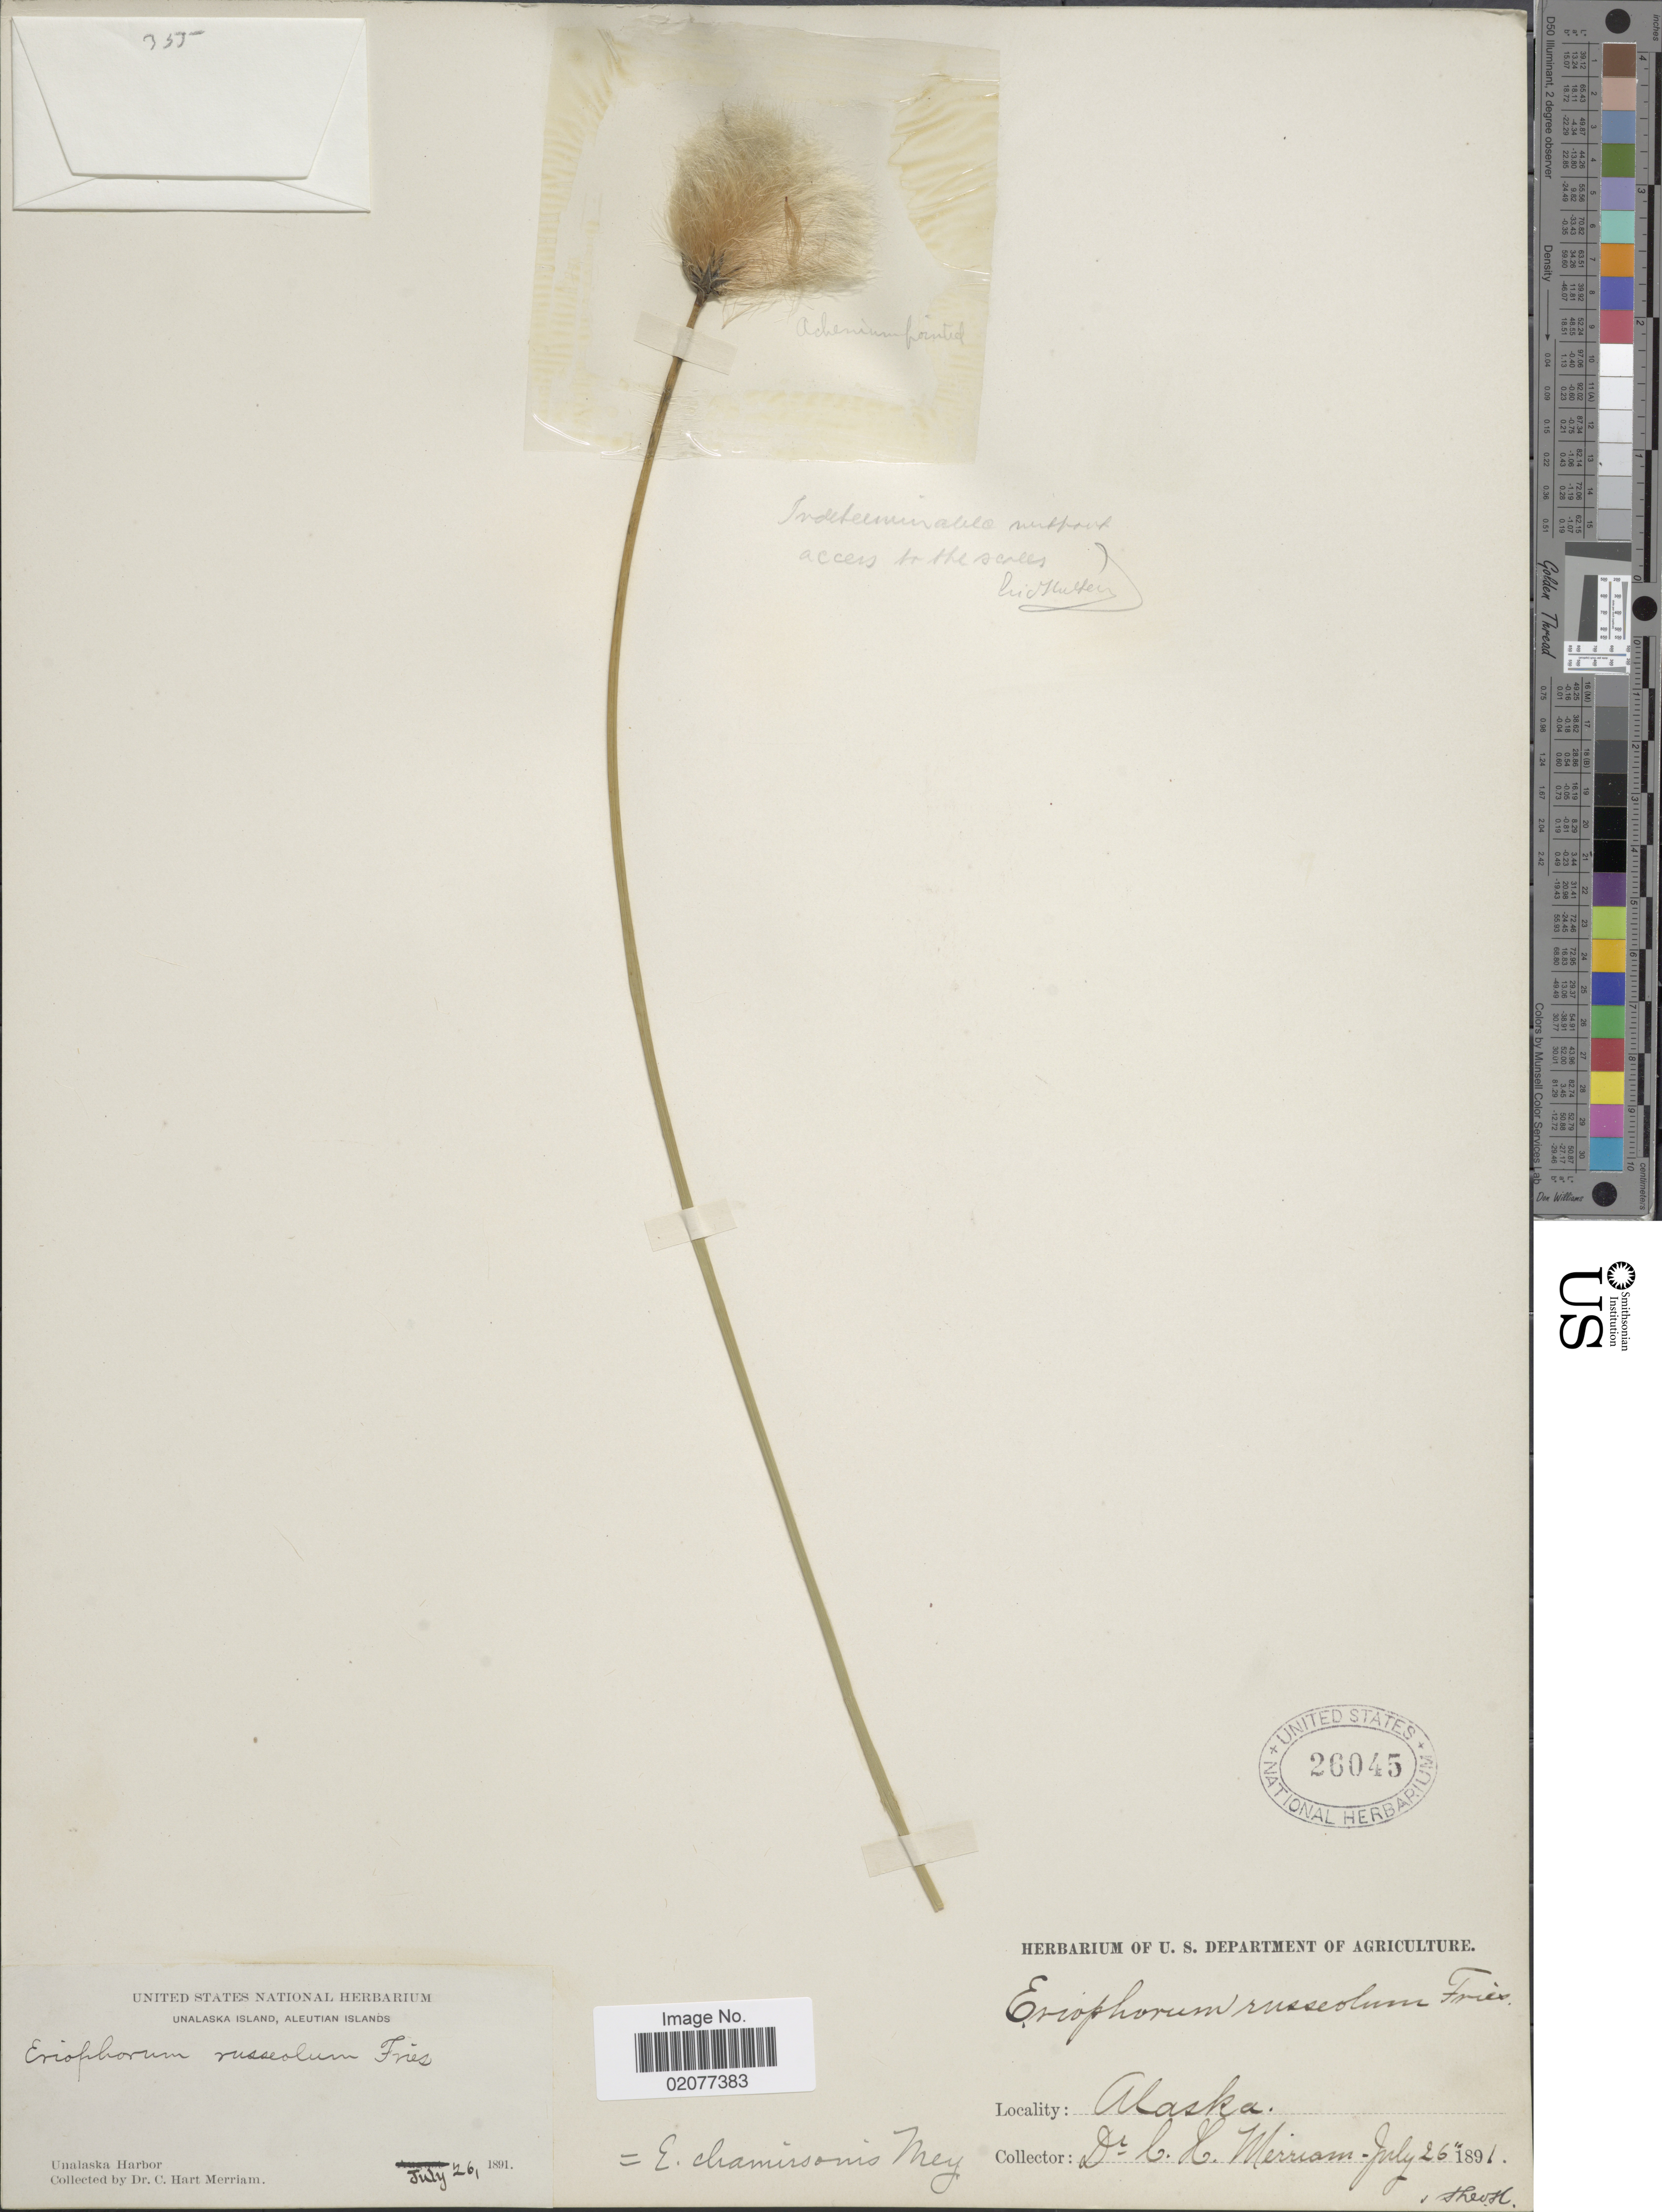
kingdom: Plantae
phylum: Tracheophyta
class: Liliopsida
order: Poales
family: Cyperaceae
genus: Eriophorum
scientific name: Eriophorum chamissonis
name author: C.A. Mey.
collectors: C. Merriam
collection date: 1891-07-26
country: United States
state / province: Alaska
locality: Unalaska Island, Aleutian Islands.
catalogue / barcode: US 26045